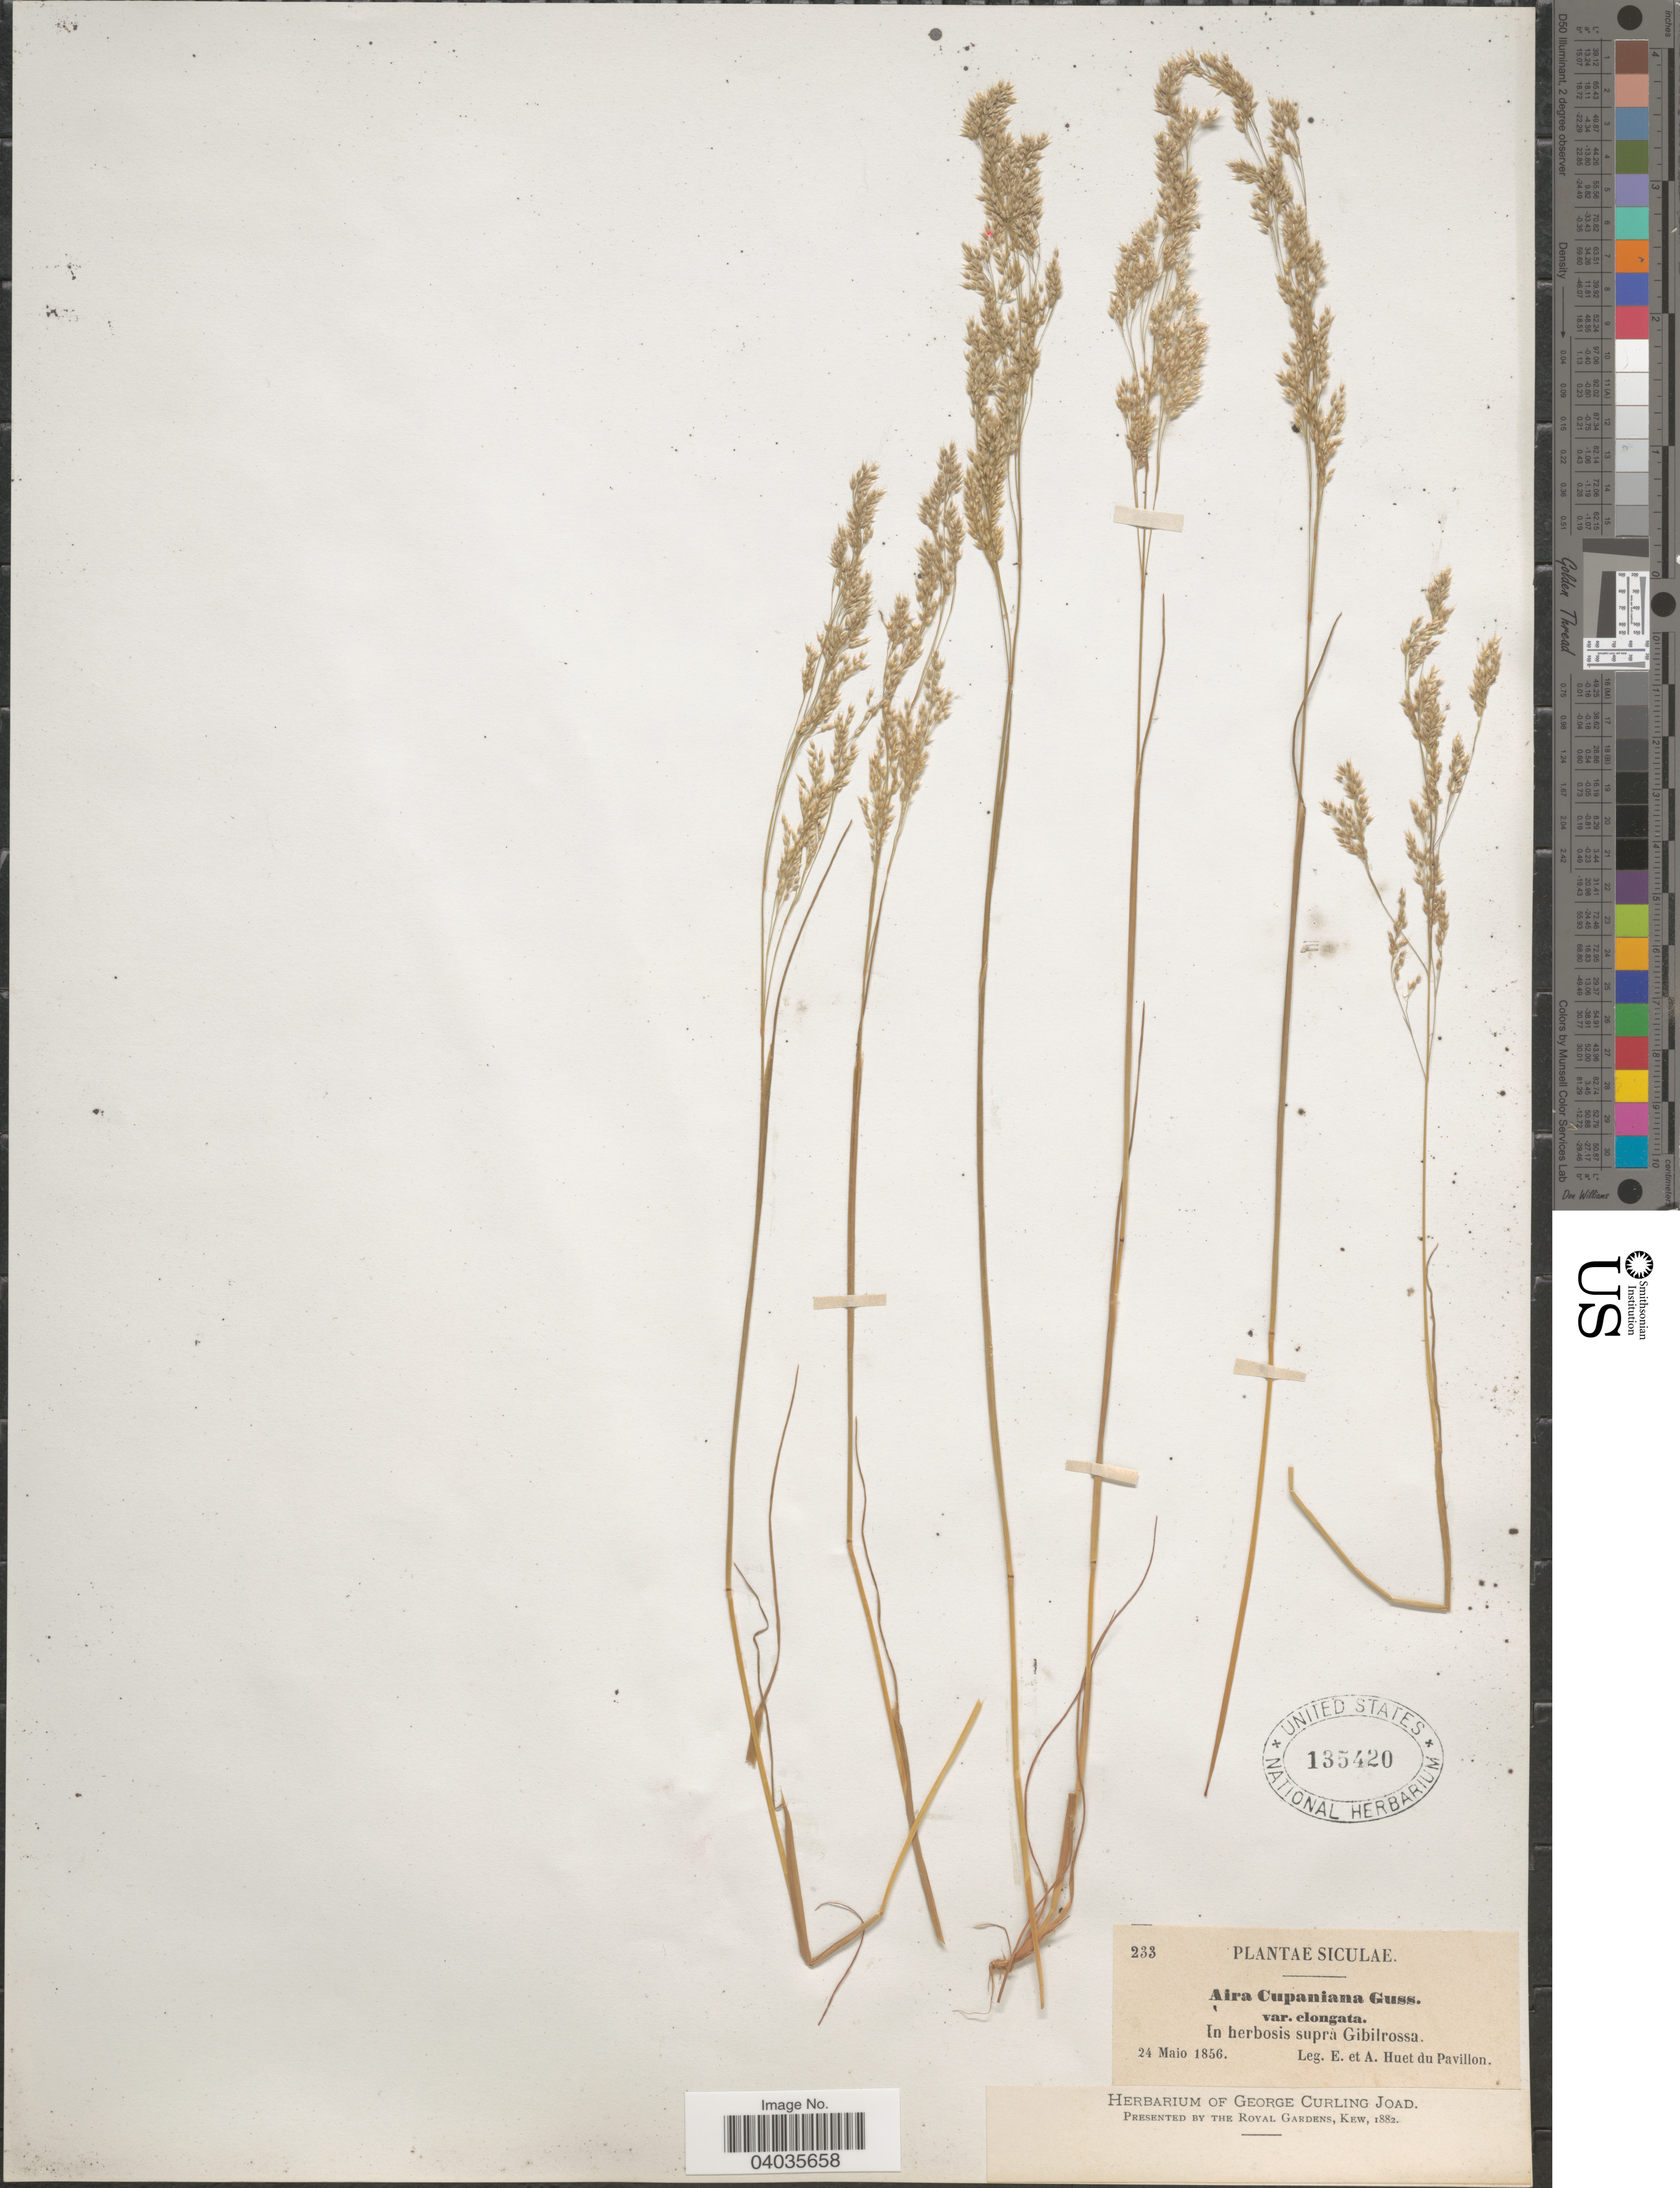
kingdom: Plantae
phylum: Tracheophyta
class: Liliopsida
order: Poales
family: Poaceae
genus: Aira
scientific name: Aira cupaniana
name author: Gussone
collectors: E. Huet du Pavillon & A. Huet du Pavillon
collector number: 233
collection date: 1856-05-24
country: Italy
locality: Siculae. In herbosis suprà Gibilrossa.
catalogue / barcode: US 135420